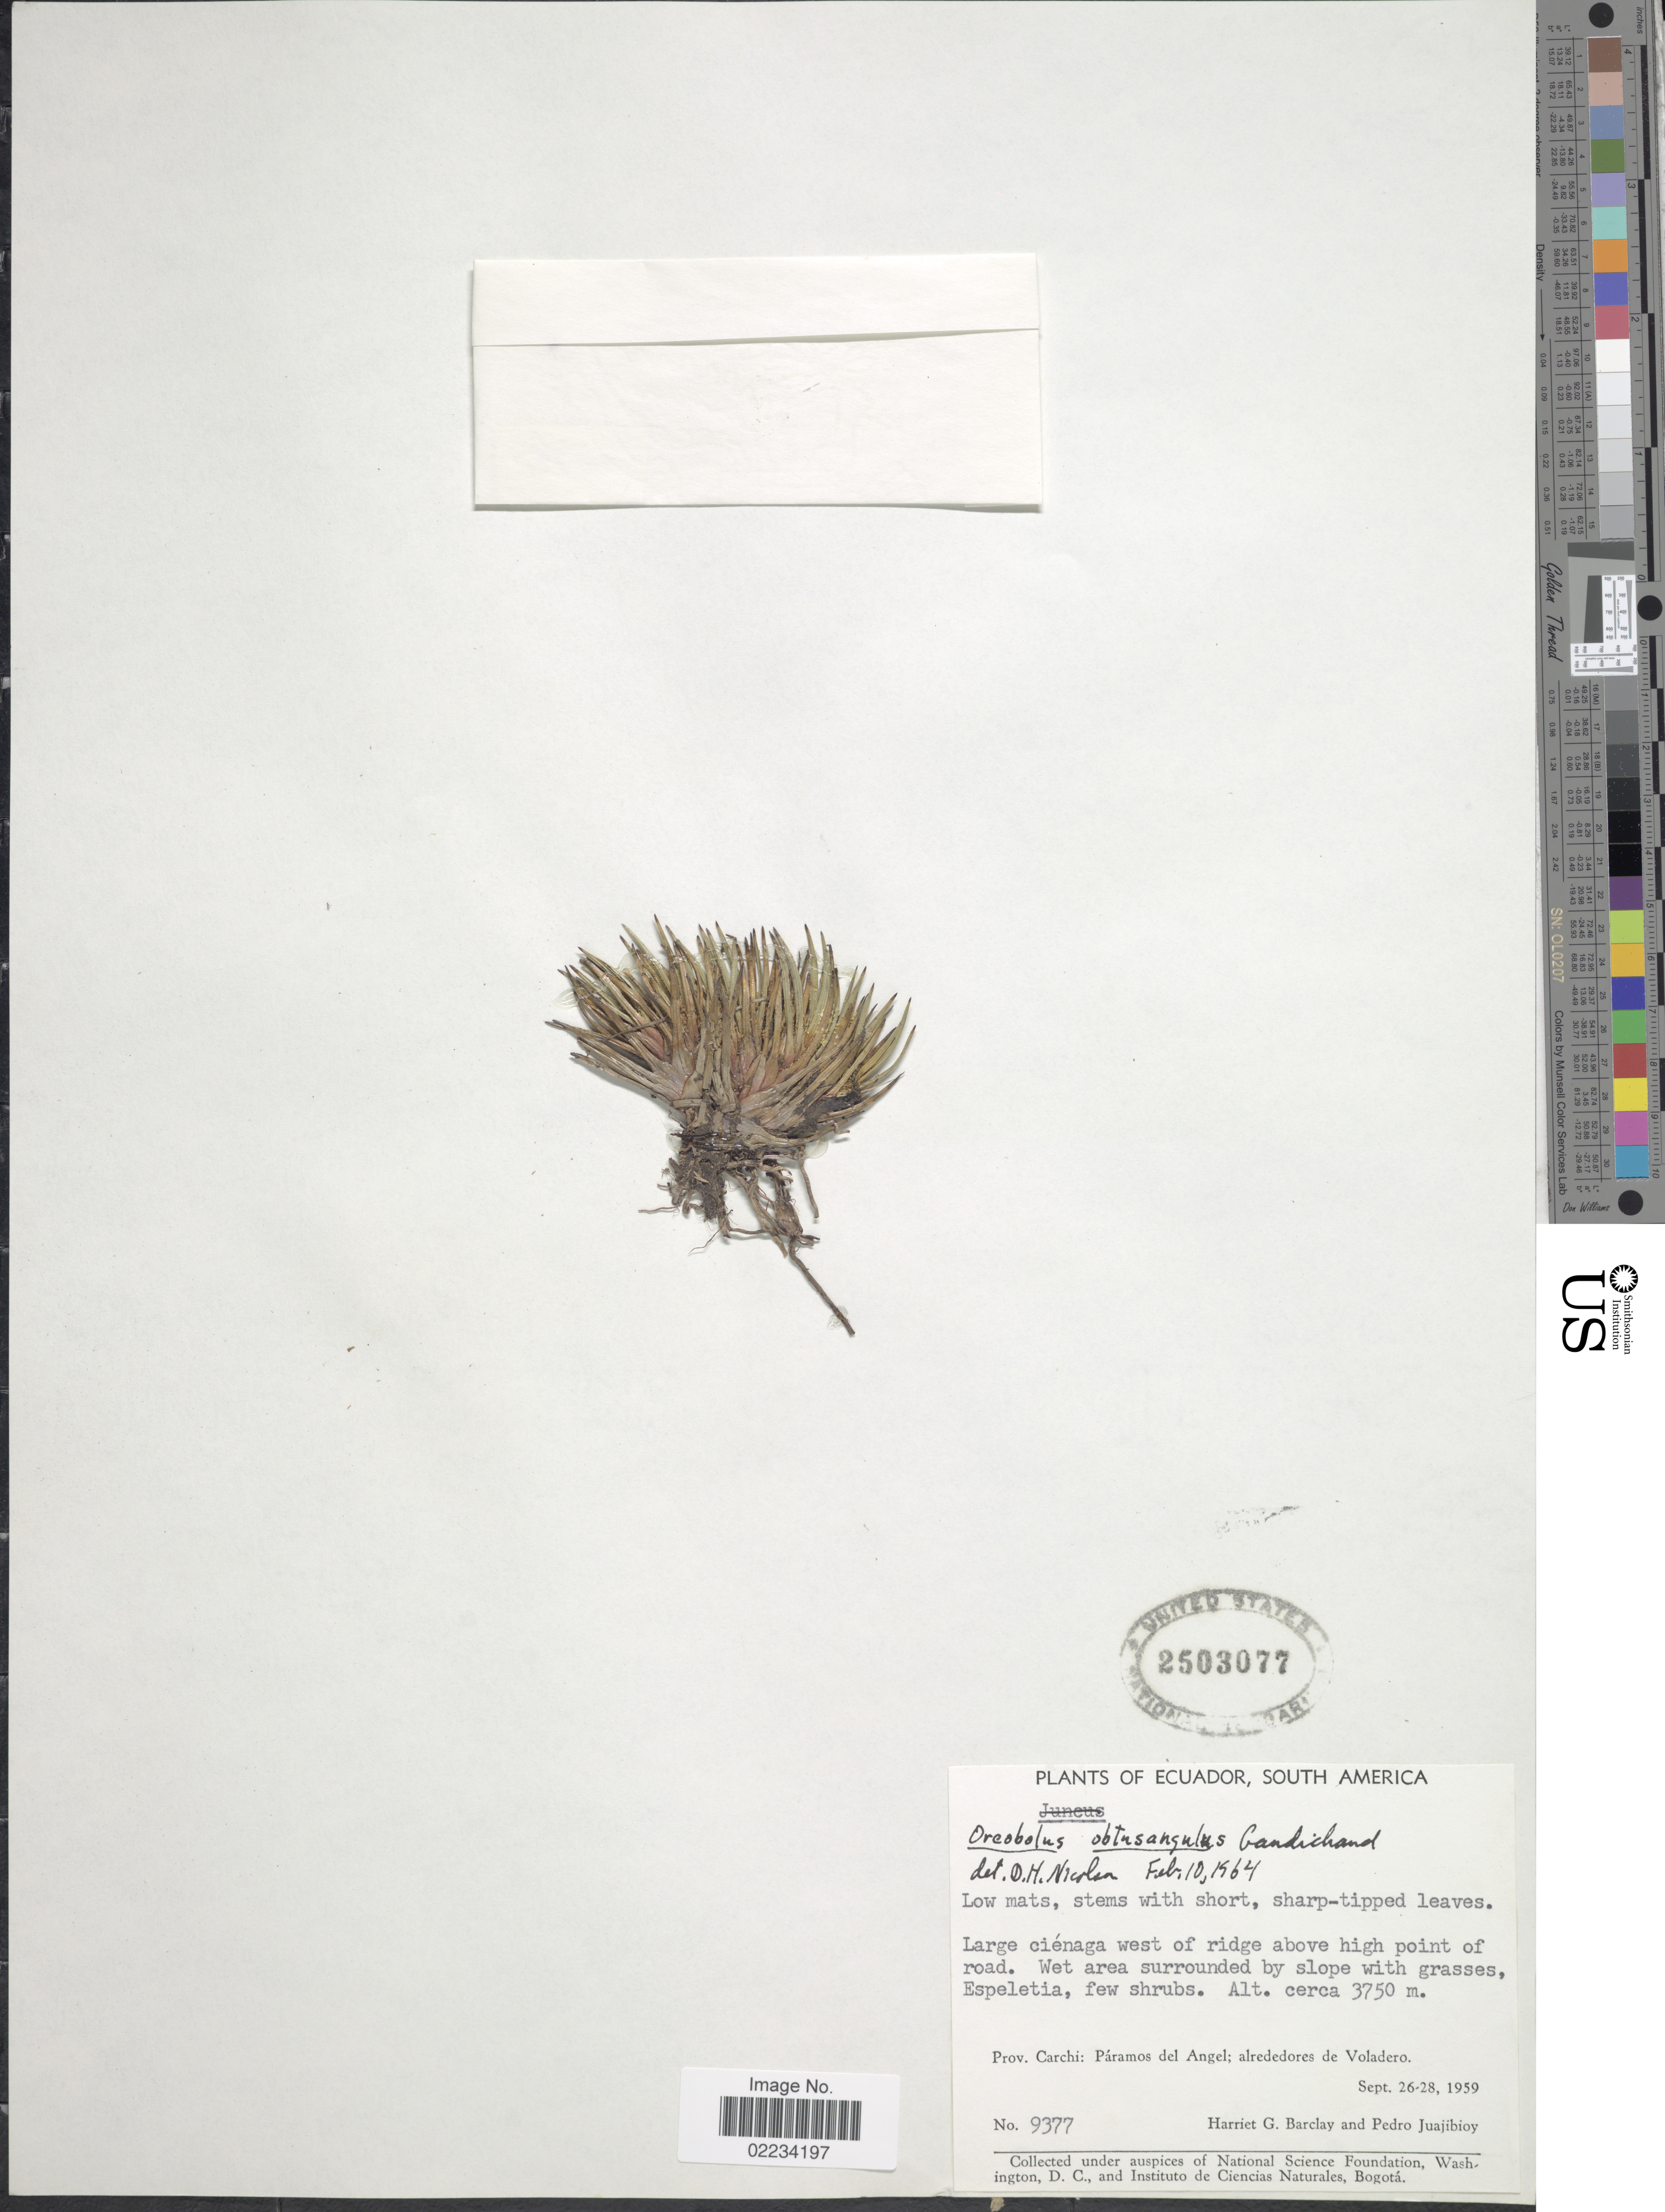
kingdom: Plantae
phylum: Tracheophyta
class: Liliopsida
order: Poales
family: Cyperaceae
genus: Oreobolus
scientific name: Oreobolus obtusangulus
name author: Gaudich.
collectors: H. G. Barclay & P. Juajibioy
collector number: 9377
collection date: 1959-09-26/1959-09-28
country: Ecuador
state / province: Carchi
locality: Large ciénaga west of ridge above high point of road. Wet area surrounded by slope with grasses, Espeletia, few shrubs. Páramos del Angel; alrededores de Voladero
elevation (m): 3750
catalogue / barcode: US 2503077